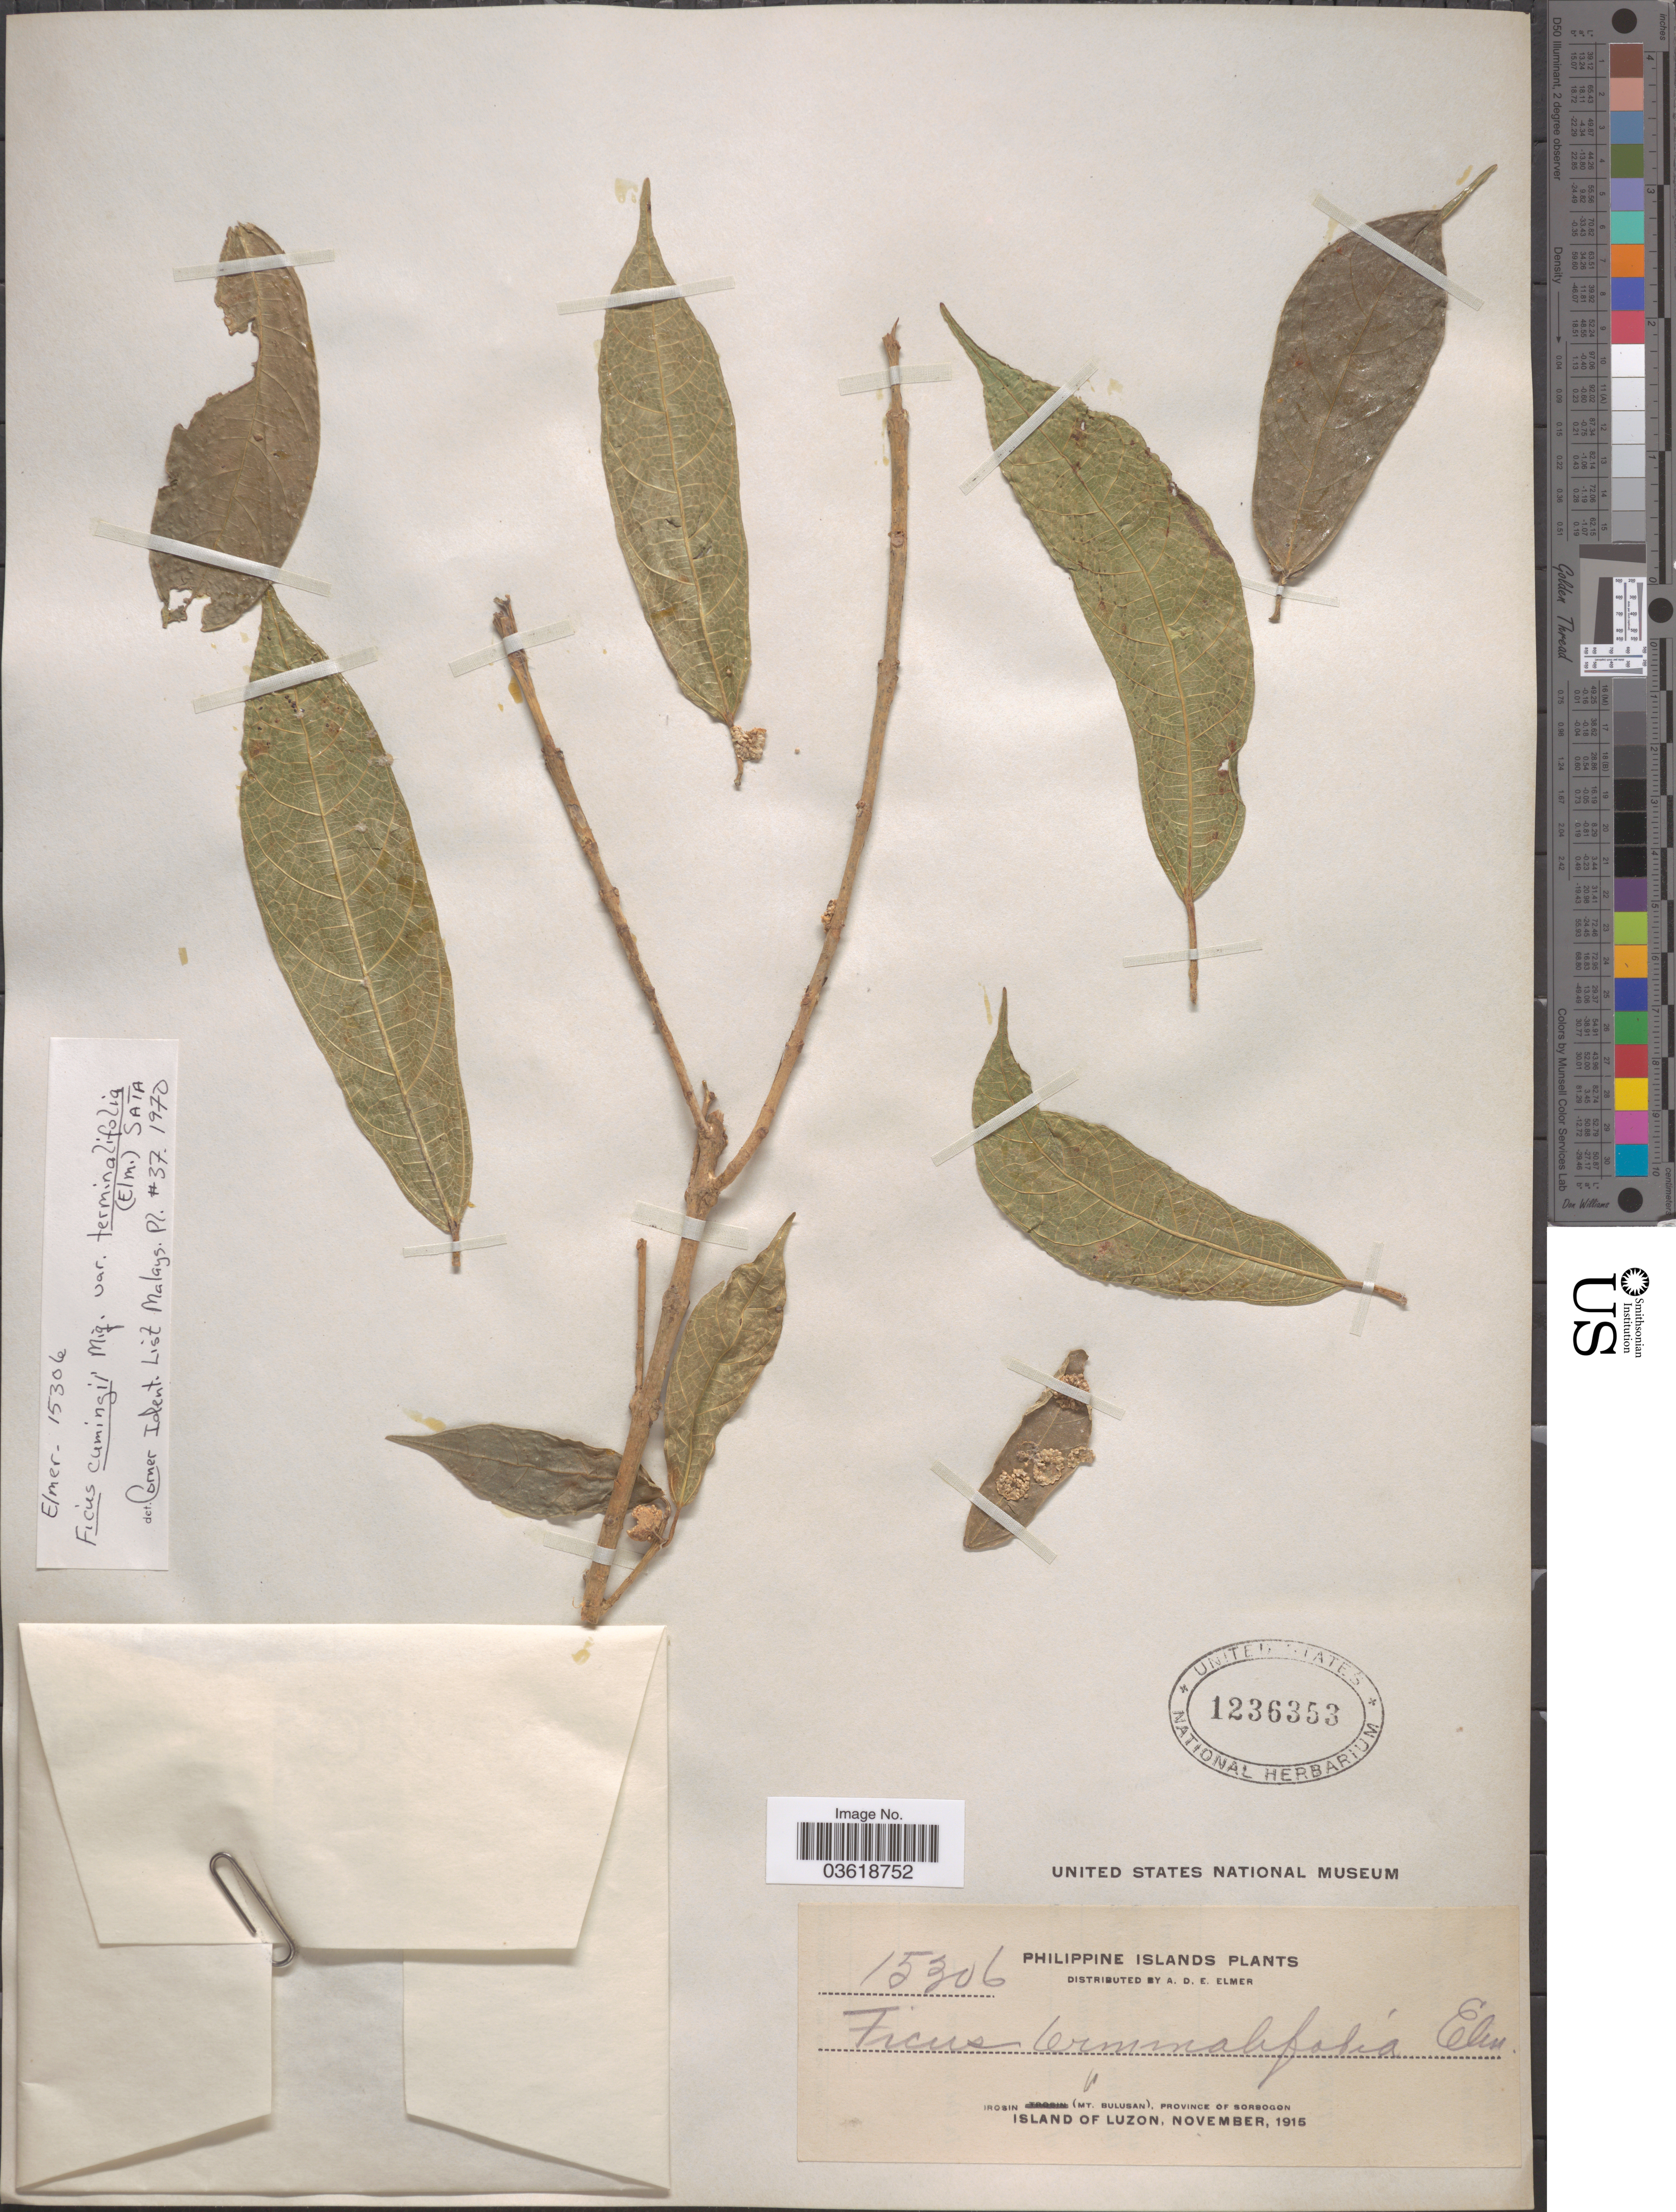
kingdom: Plantae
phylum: Tracheophyta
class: Magnoliopsida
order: Rosales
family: Moraceae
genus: Ficus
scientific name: Ficus cumingii var. terminalifolia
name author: (Elmer) Sata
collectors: A. D. E. Elmer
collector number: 15306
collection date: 1915-11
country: Philippines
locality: Philippine Islands. Irosin (Mt. Bulusan), Province of Sorsogon. Island of Luzon.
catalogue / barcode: US 1236353